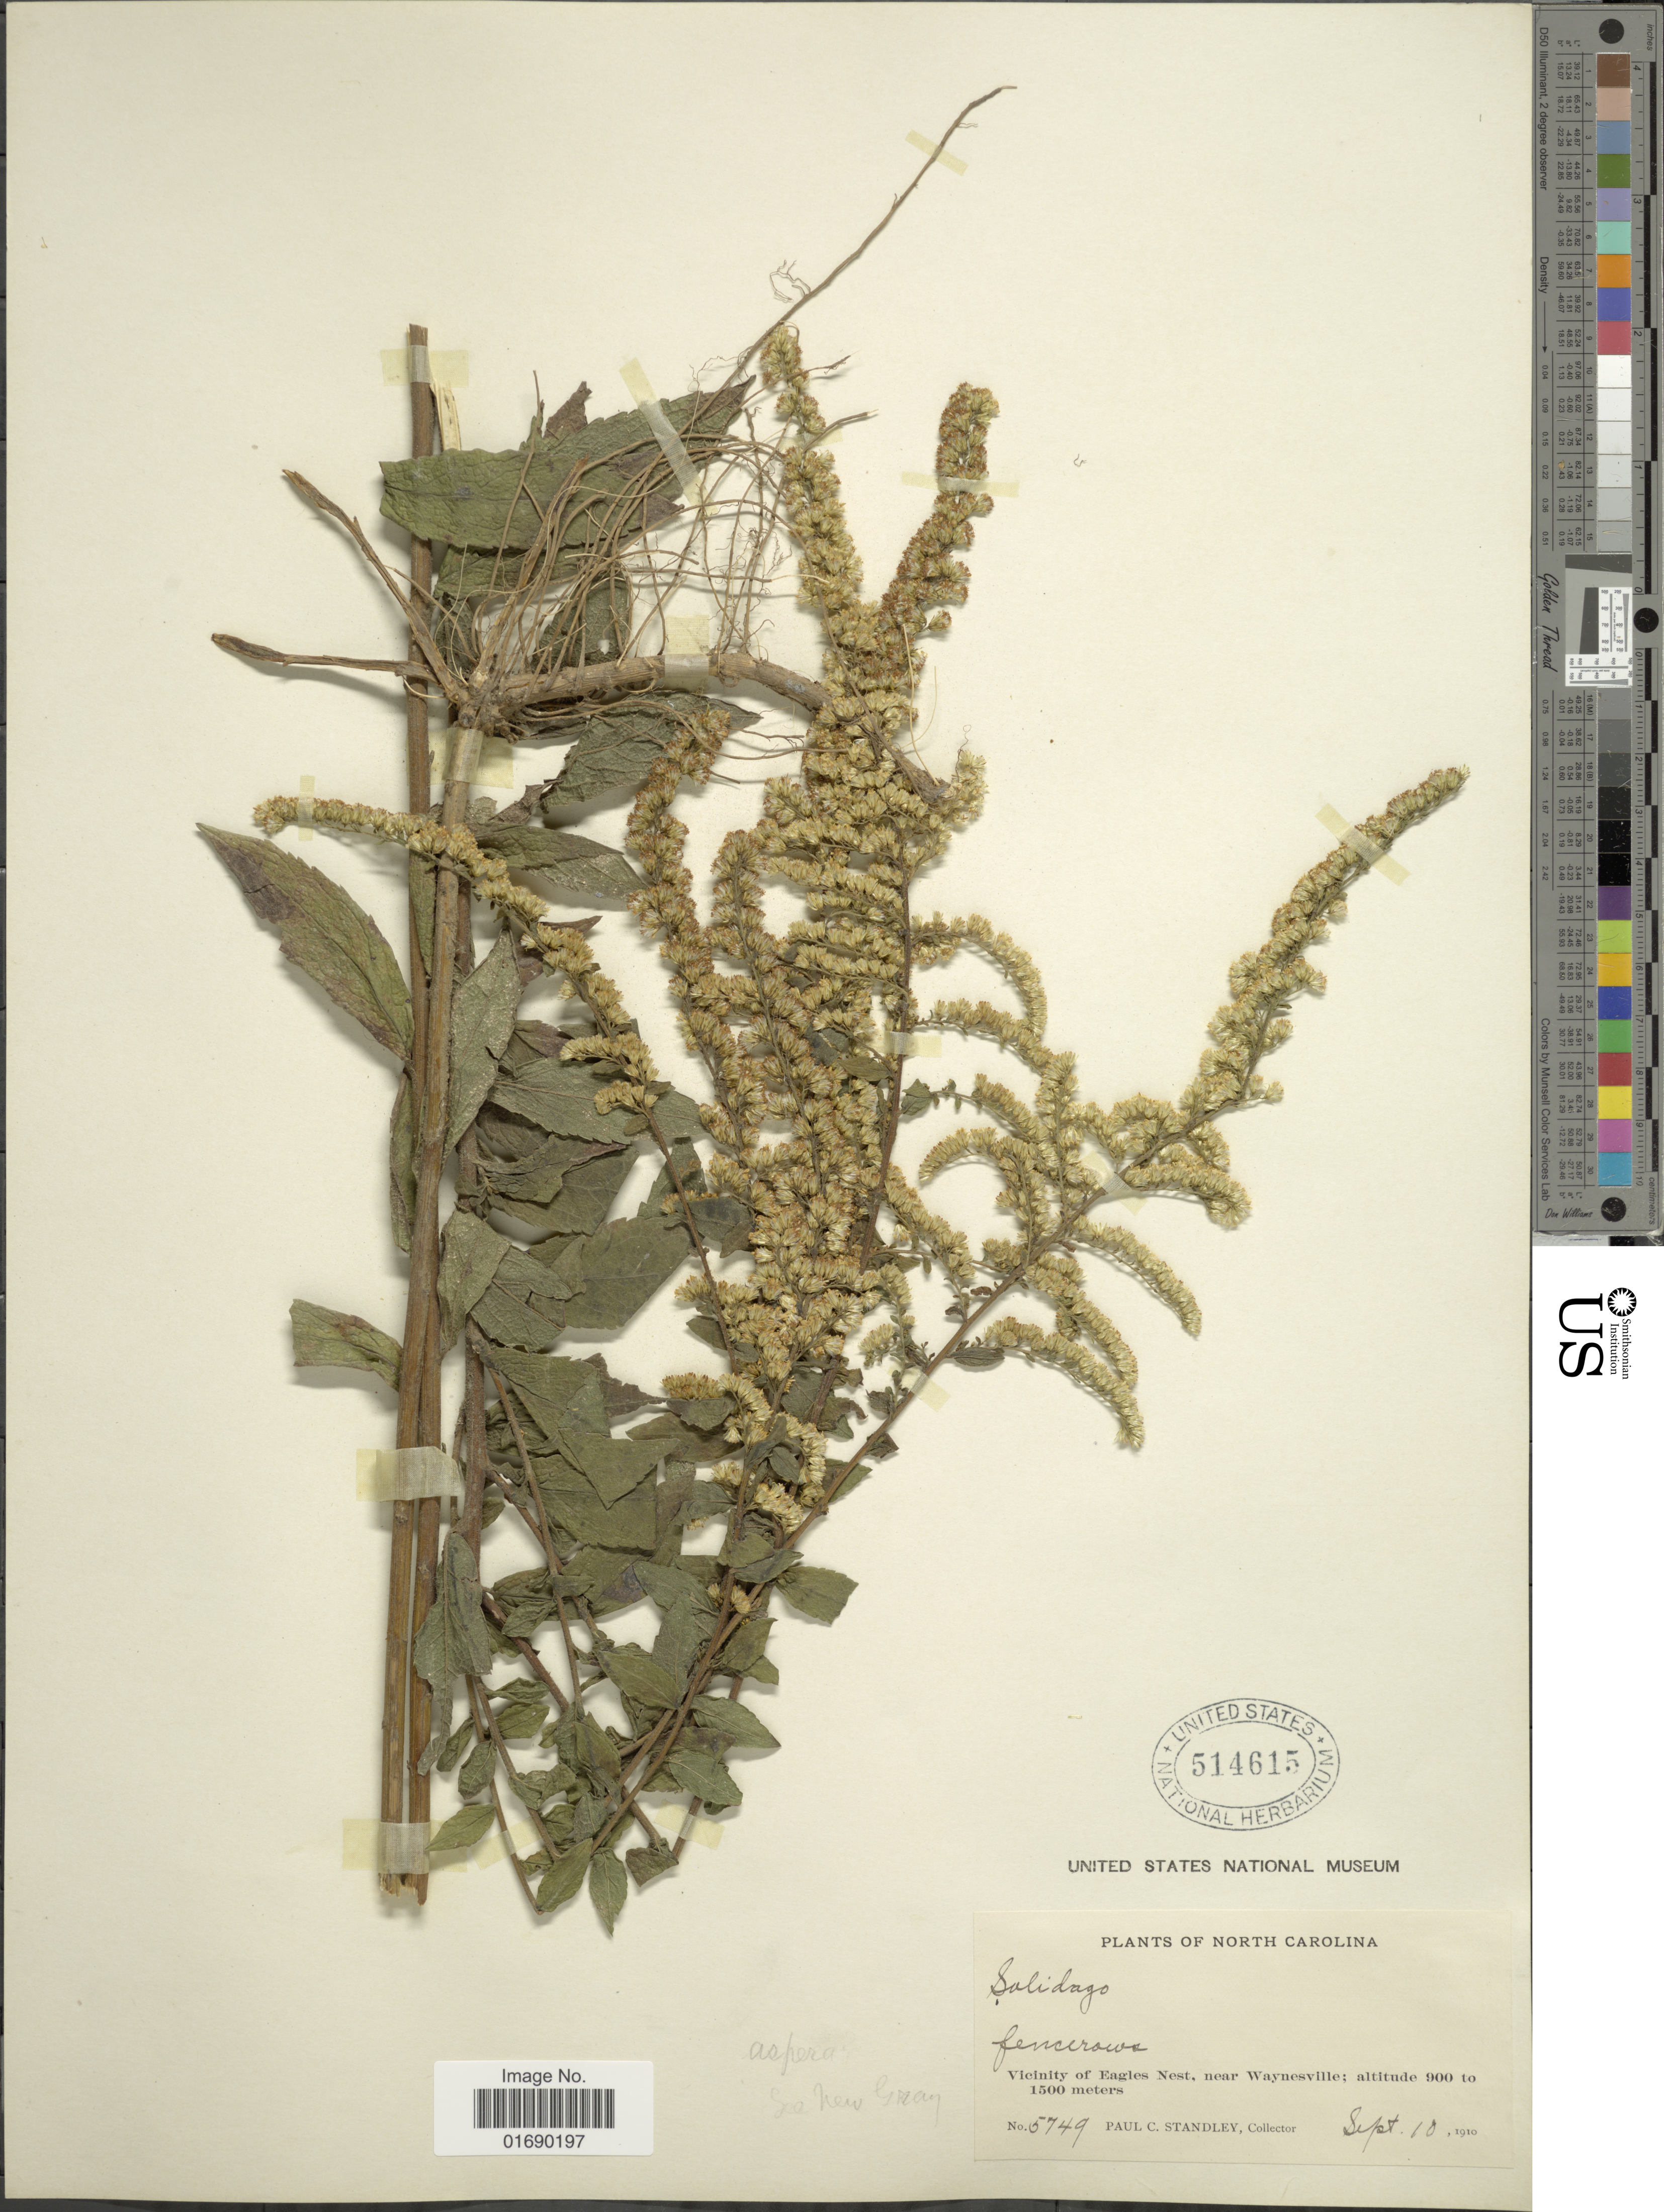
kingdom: Plantae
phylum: Tracheophyta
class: Magnoliopsida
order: Asterales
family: Asteraceae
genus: Solidago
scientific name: Solidago rugosa var. aspera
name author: (Aiton) Cronq.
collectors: P. C. Standley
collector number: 5749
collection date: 1910-09-10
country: United States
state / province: North Carolina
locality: Vicinity of Eagles Nest, near Waynesville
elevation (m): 900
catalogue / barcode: US 514615